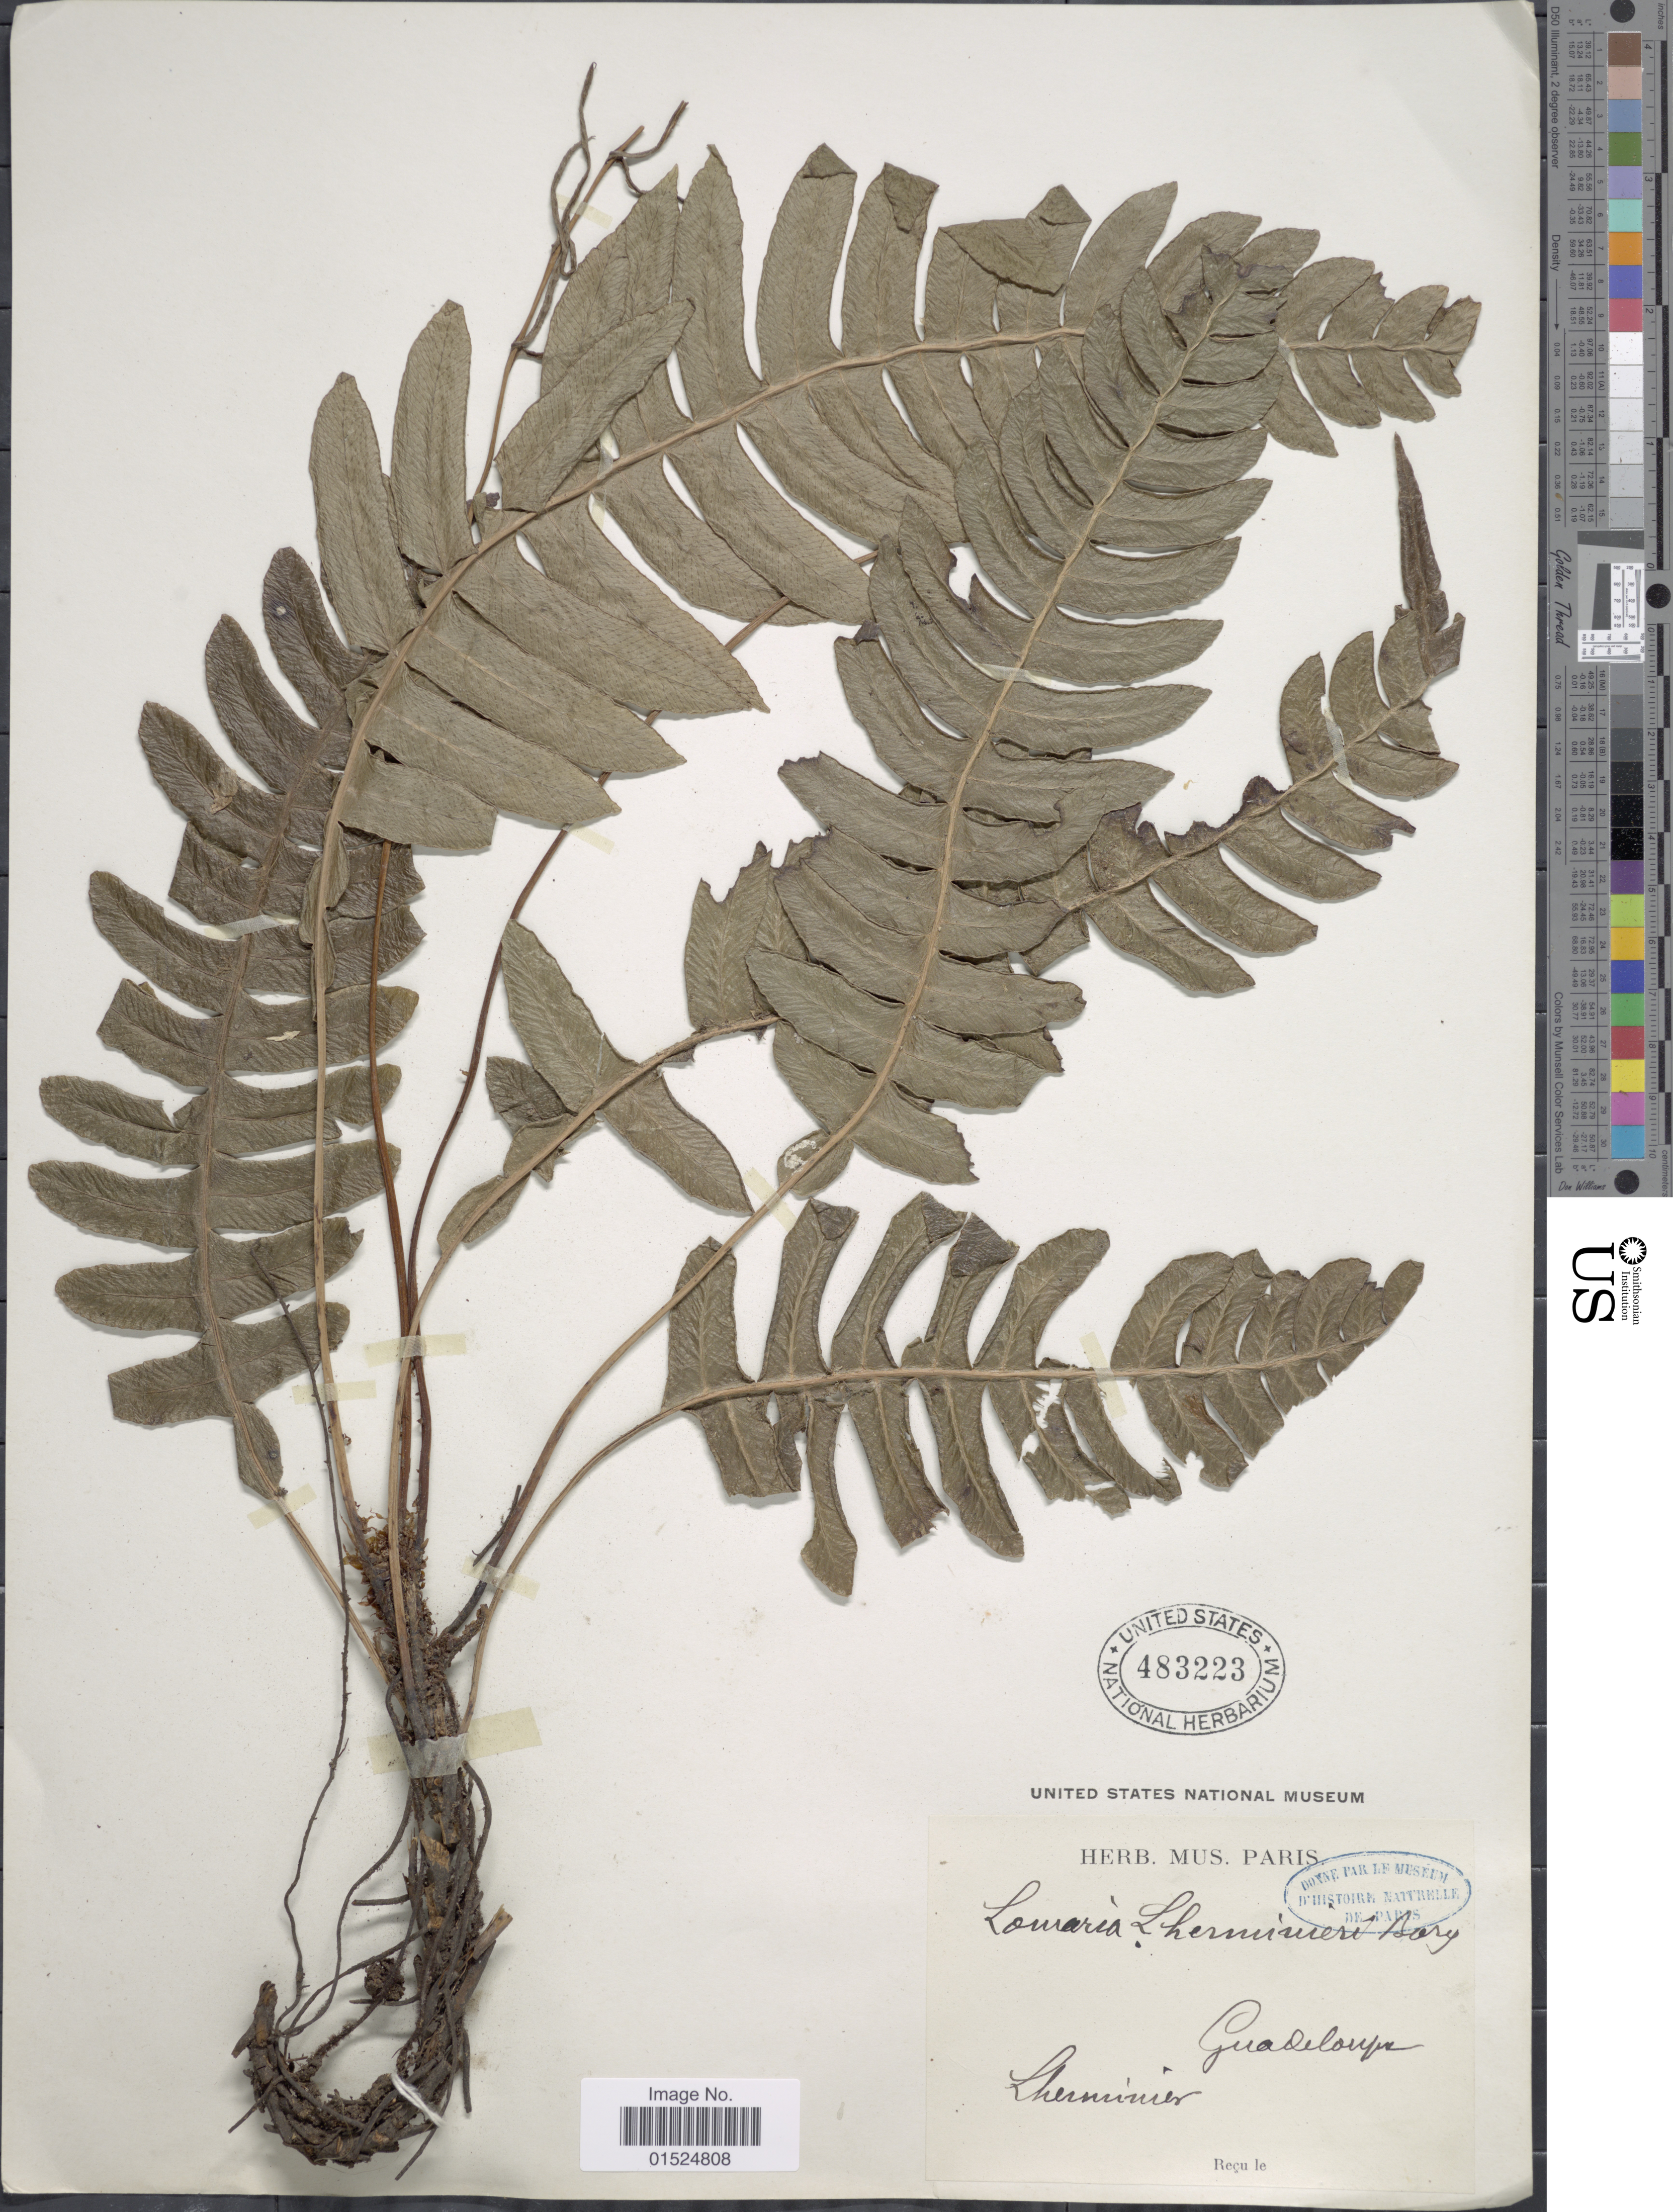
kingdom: Plantae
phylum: Tracheophyta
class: Polypodiopsida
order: Polypodiales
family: Blechnaceae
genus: Blechnum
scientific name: Blechnum l'herminieri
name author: (Bory) C. Chr.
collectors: ex herb. Mus. Paris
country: Guadeloupe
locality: Lherminier [interpreted]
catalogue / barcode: US 483223